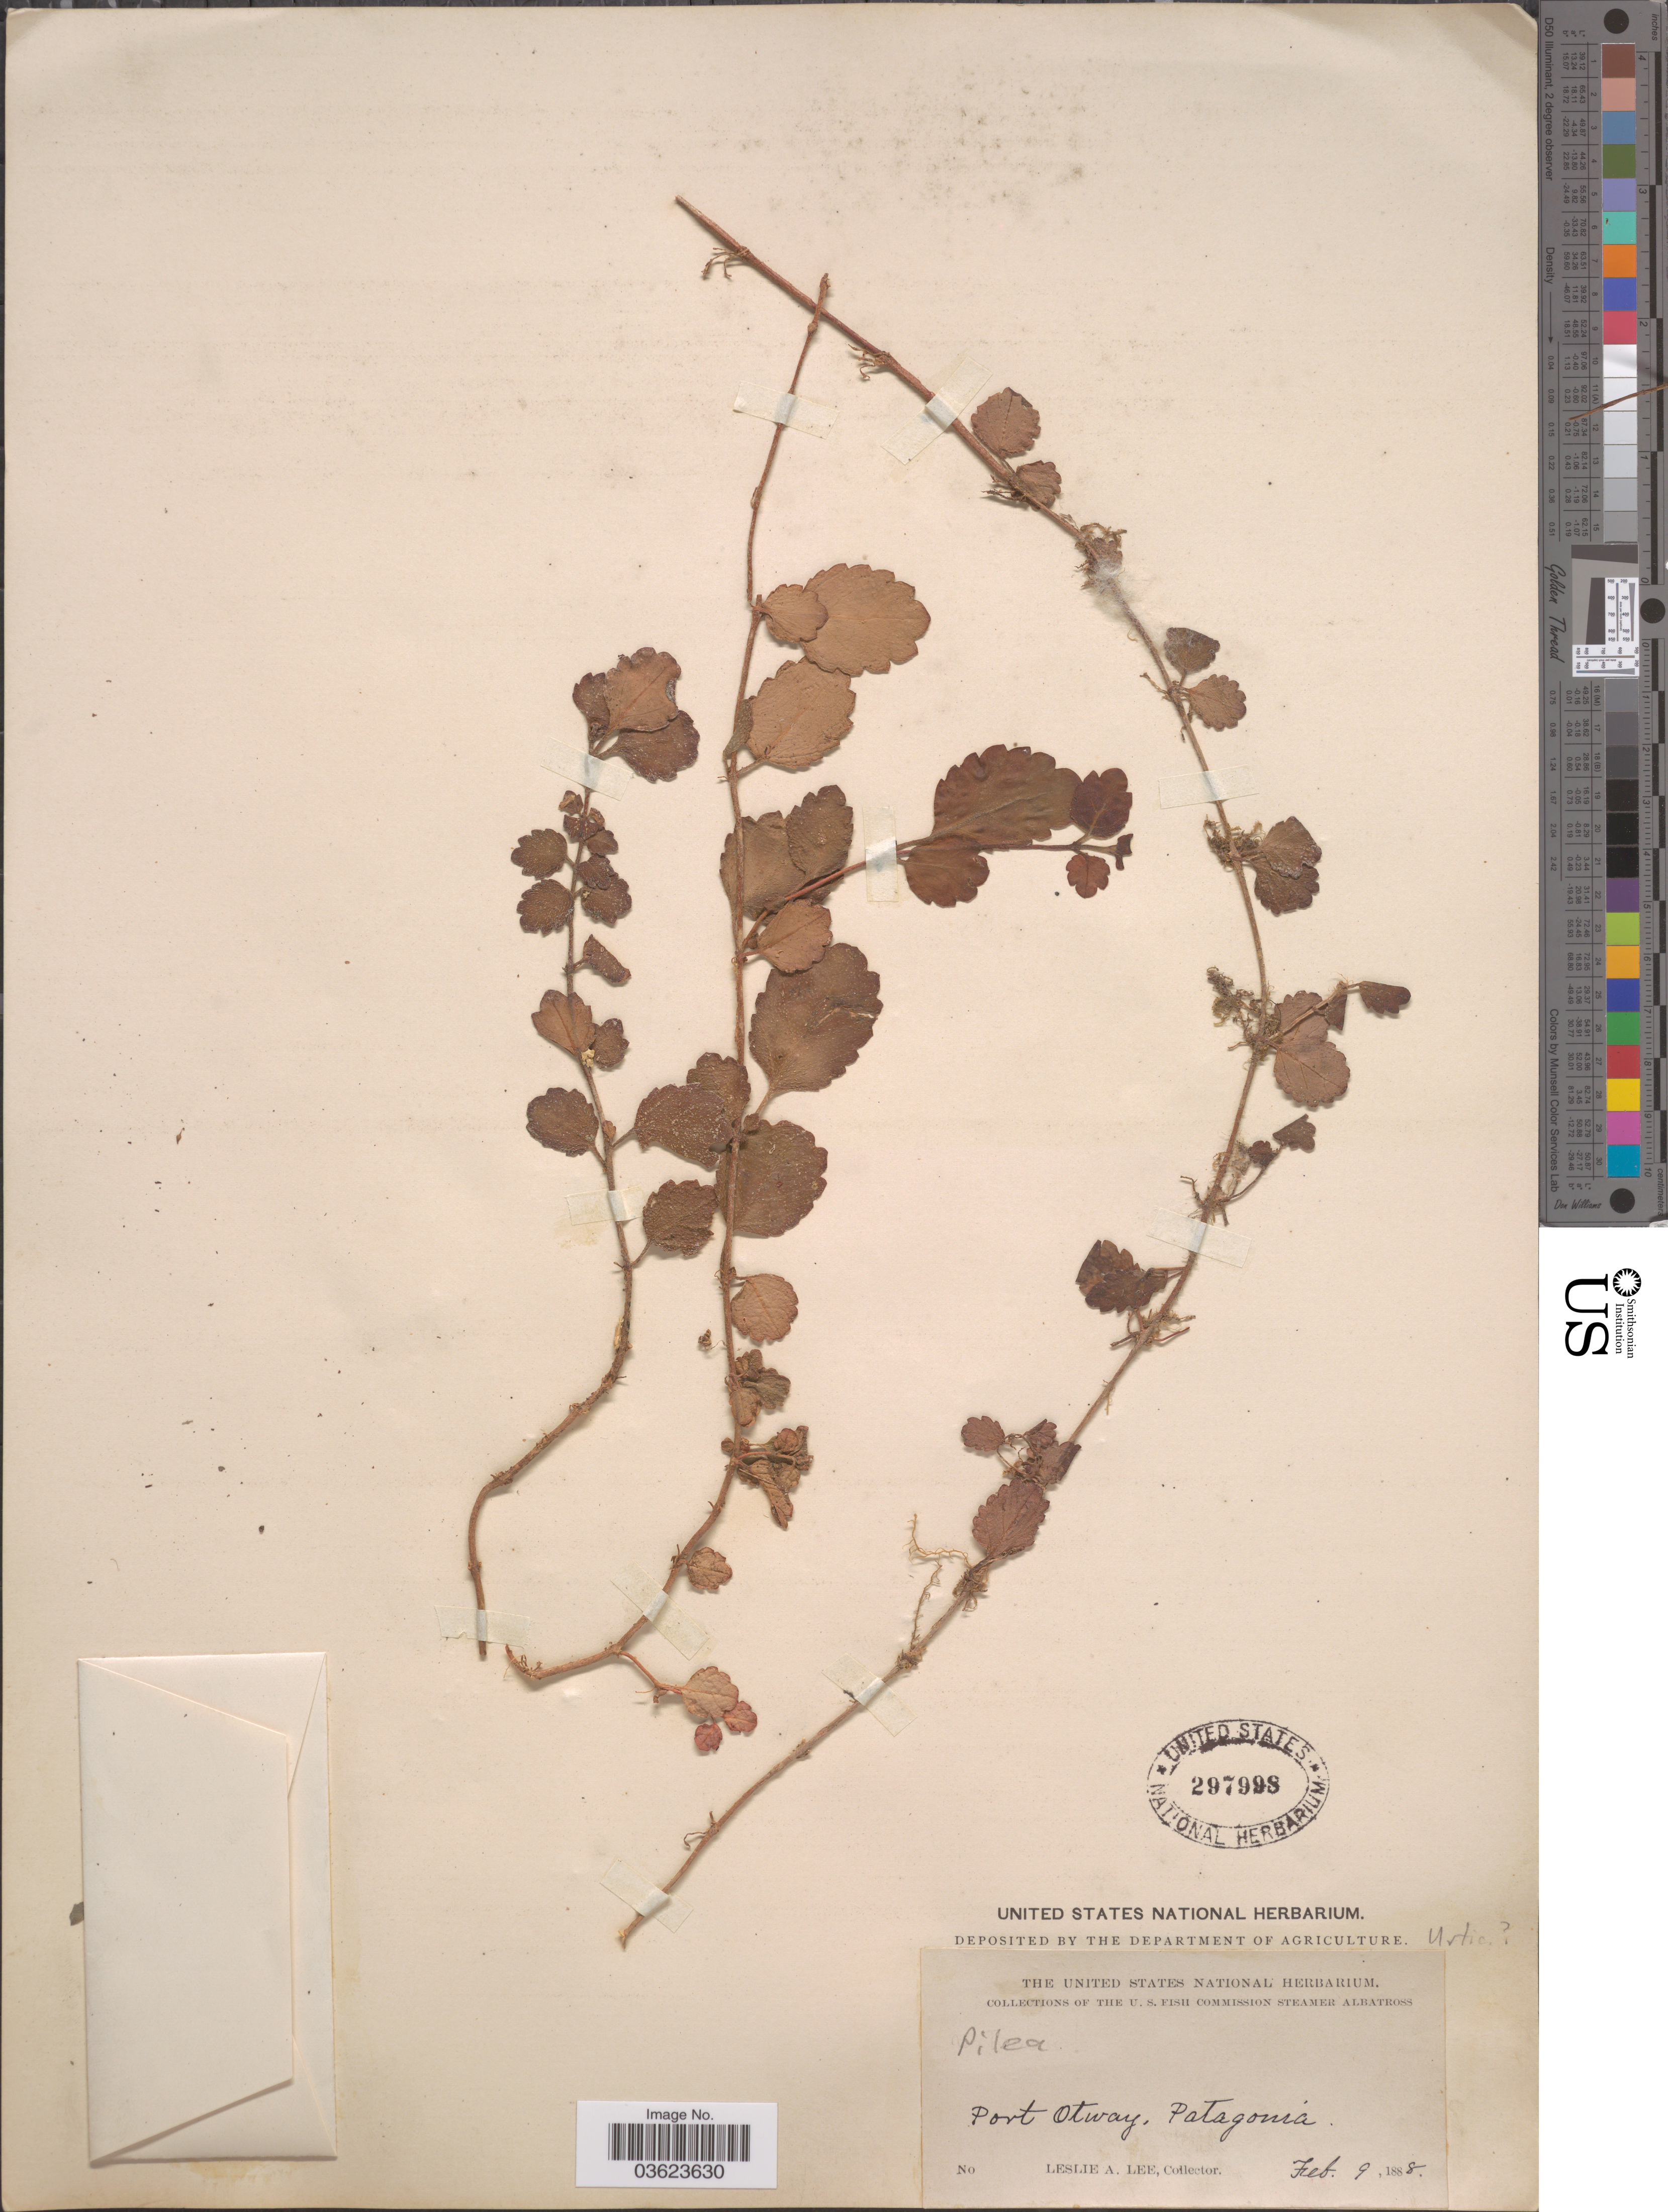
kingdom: Plantae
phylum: Tracheophyta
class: Magnoliopsida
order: Rosales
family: Urticaceae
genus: Pilea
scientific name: Pilea sp.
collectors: L. Lee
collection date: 1888-02-09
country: Chile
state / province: Magallanes y de la Antártica Chilena (XII)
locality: Port Otway, Patagonia.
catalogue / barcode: US 297998